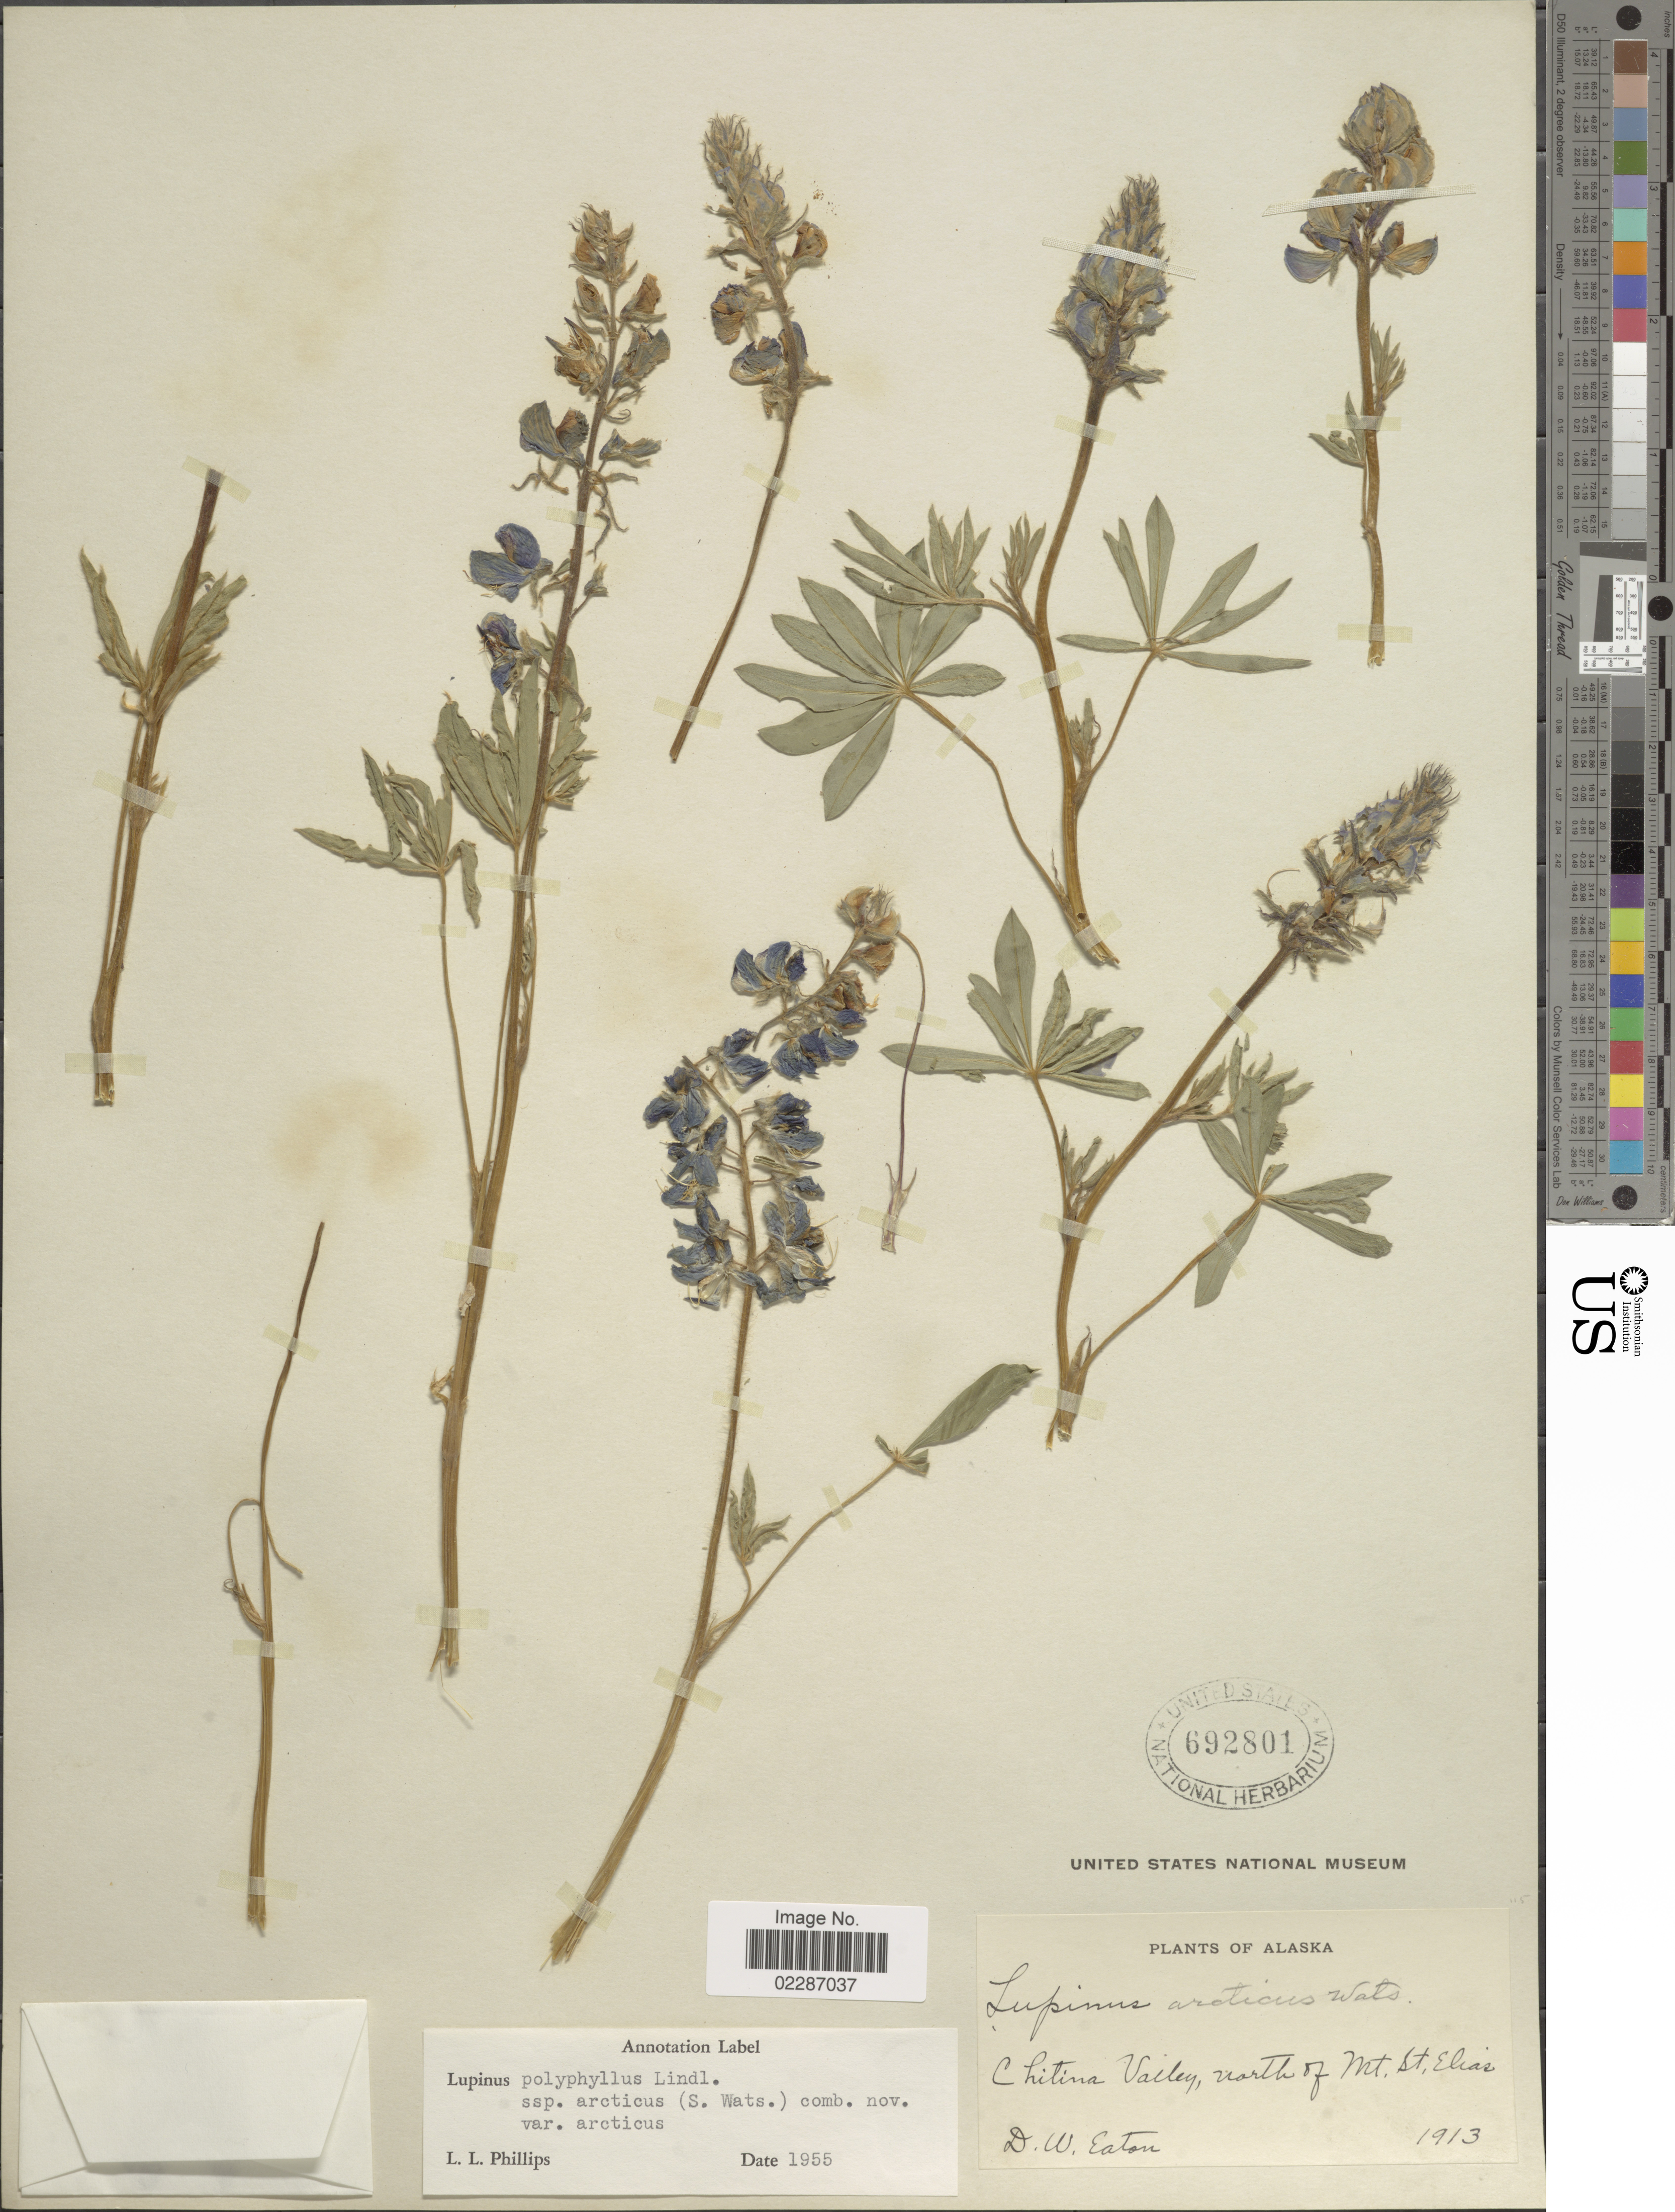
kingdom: Plantae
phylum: Tracheophyta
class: Magnoliopsida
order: Fabales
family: Fabaceae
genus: Lupinus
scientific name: Lupinus arcticus subsp. arcticus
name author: S. Watson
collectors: D. Eaton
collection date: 1913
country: United States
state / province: Alaska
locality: Chitina Valley, north of Mt. St. Elias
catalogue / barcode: US 692801